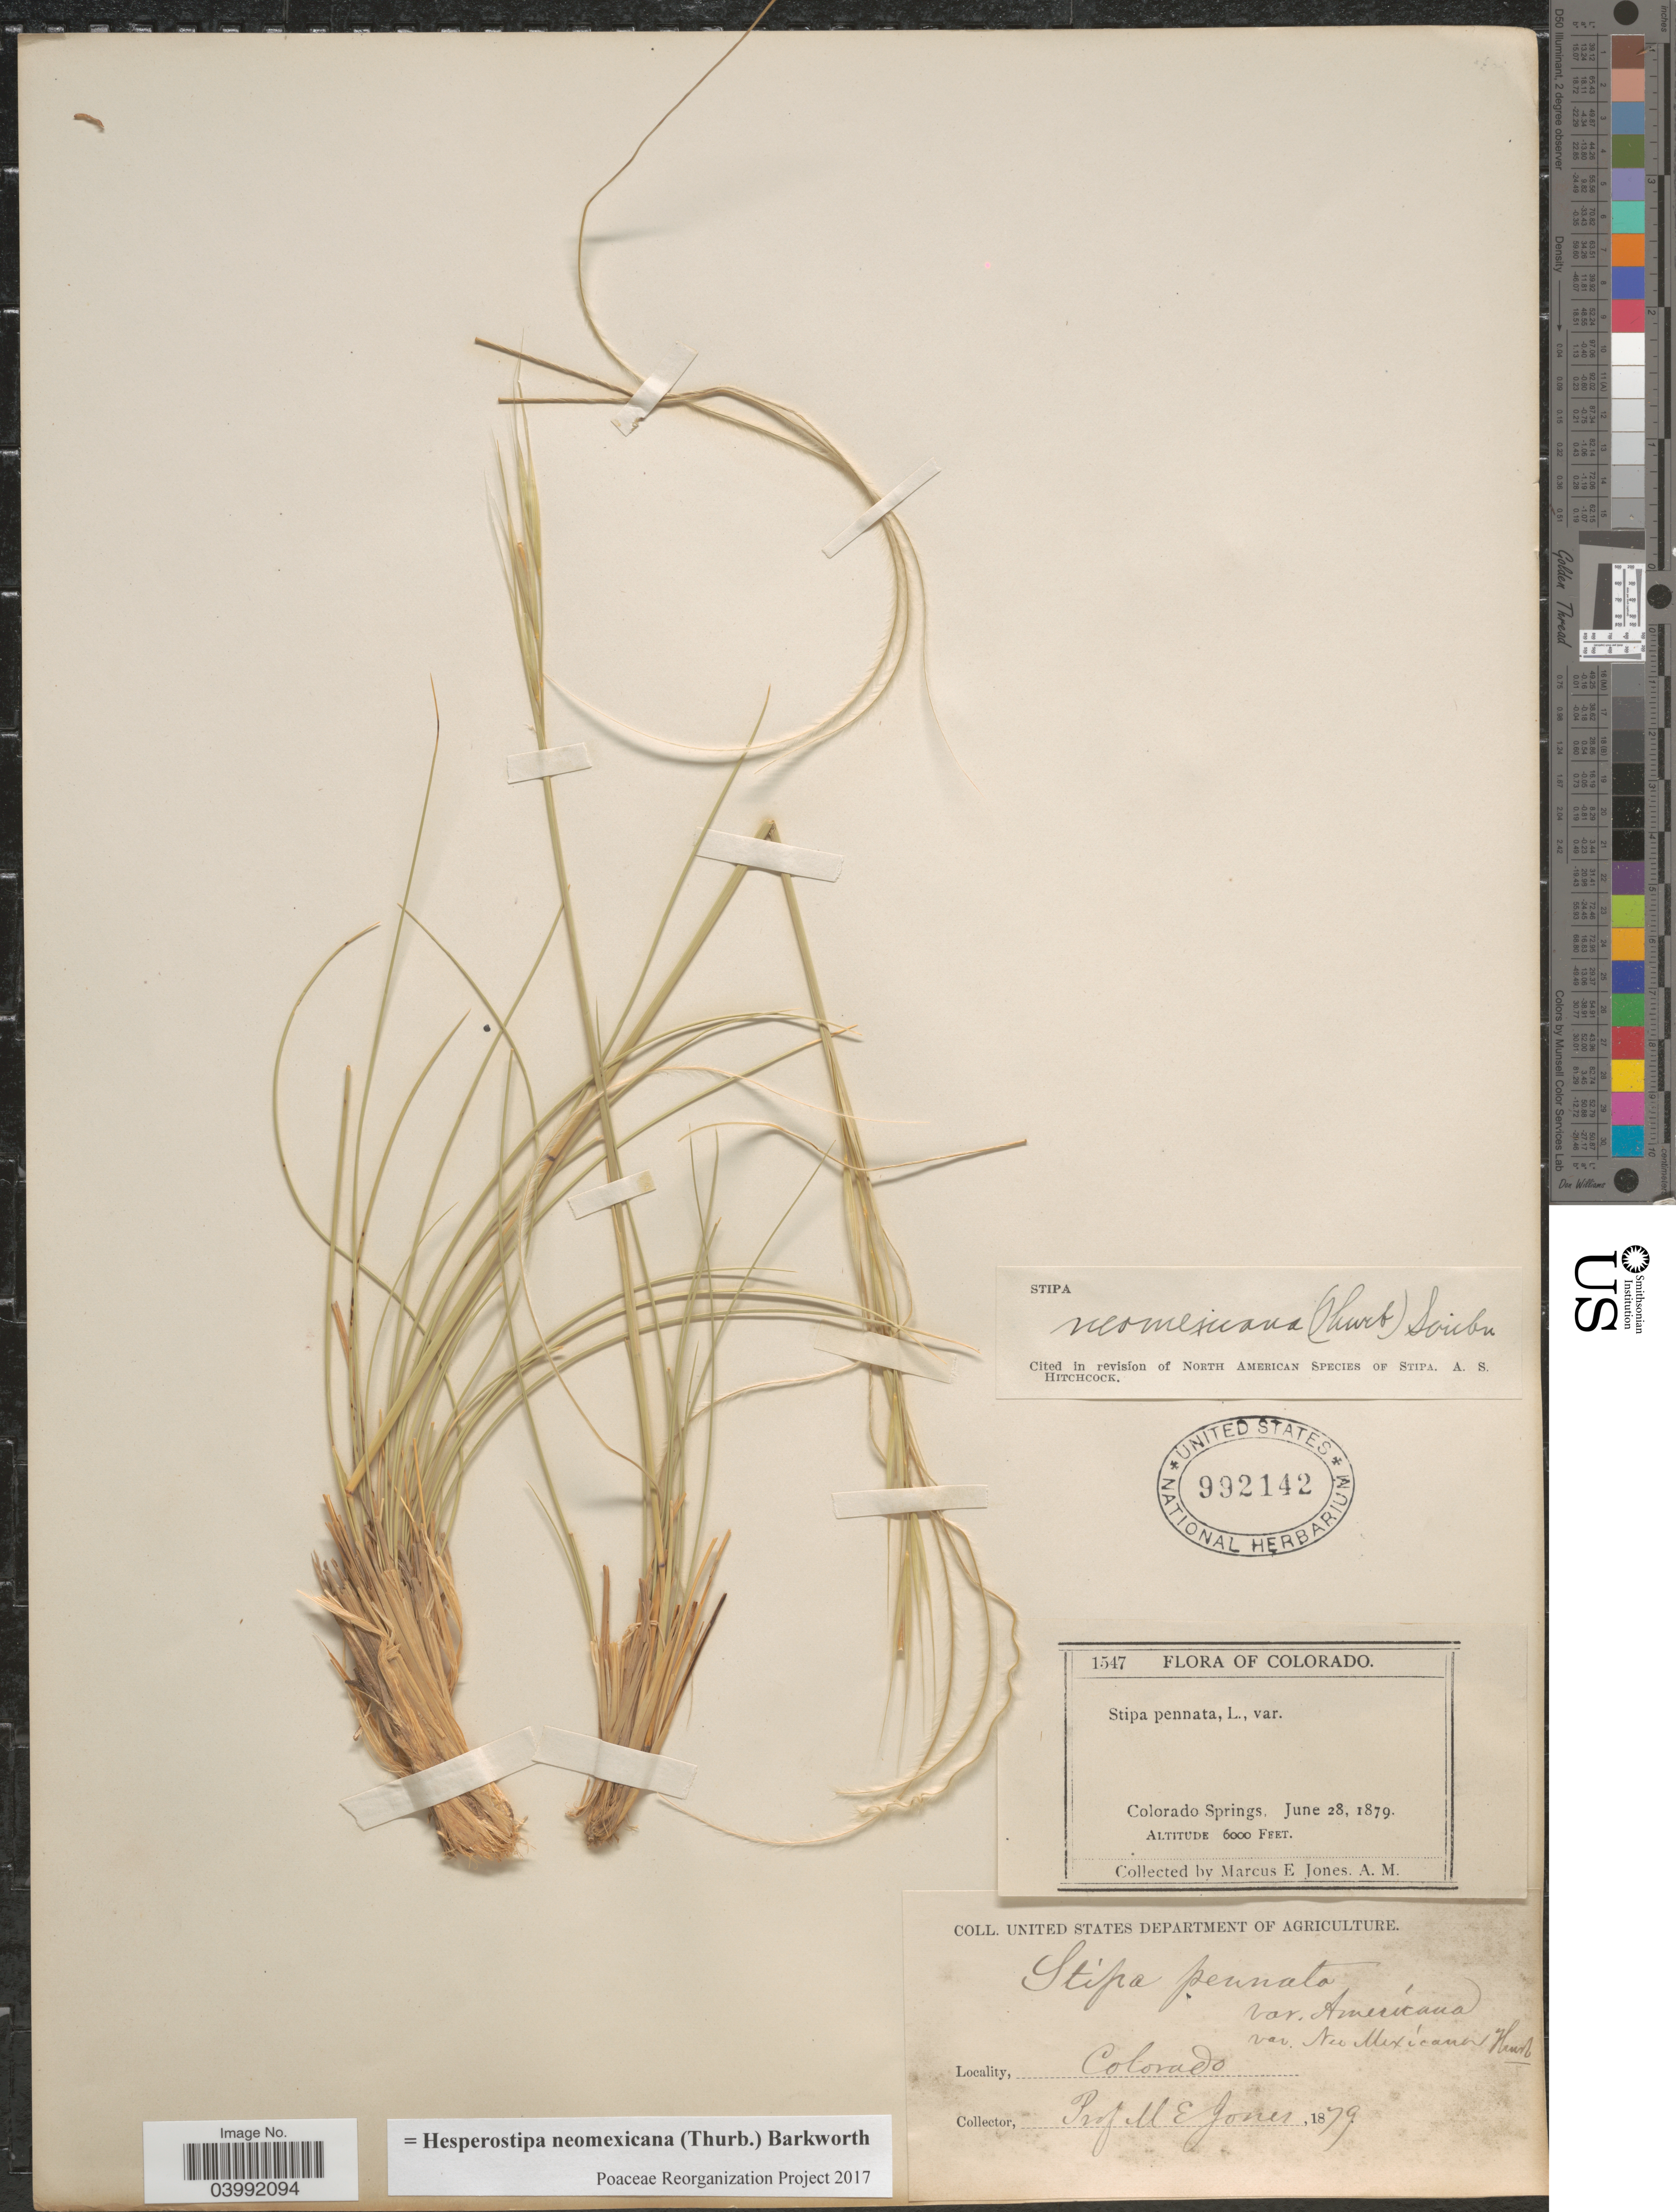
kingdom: Plantae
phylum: Tracheophyta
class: Liliopsida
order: Poales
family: Poaceae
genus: Hesperostipa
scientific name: Hesperostipa neomexicana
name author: (Thurb.) Barkworth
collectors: M. E. Jones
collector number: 1547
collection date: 1879-06-28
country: United States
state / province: Colorado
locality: Colorado Springs.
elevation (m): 1829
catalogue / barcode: US 992142